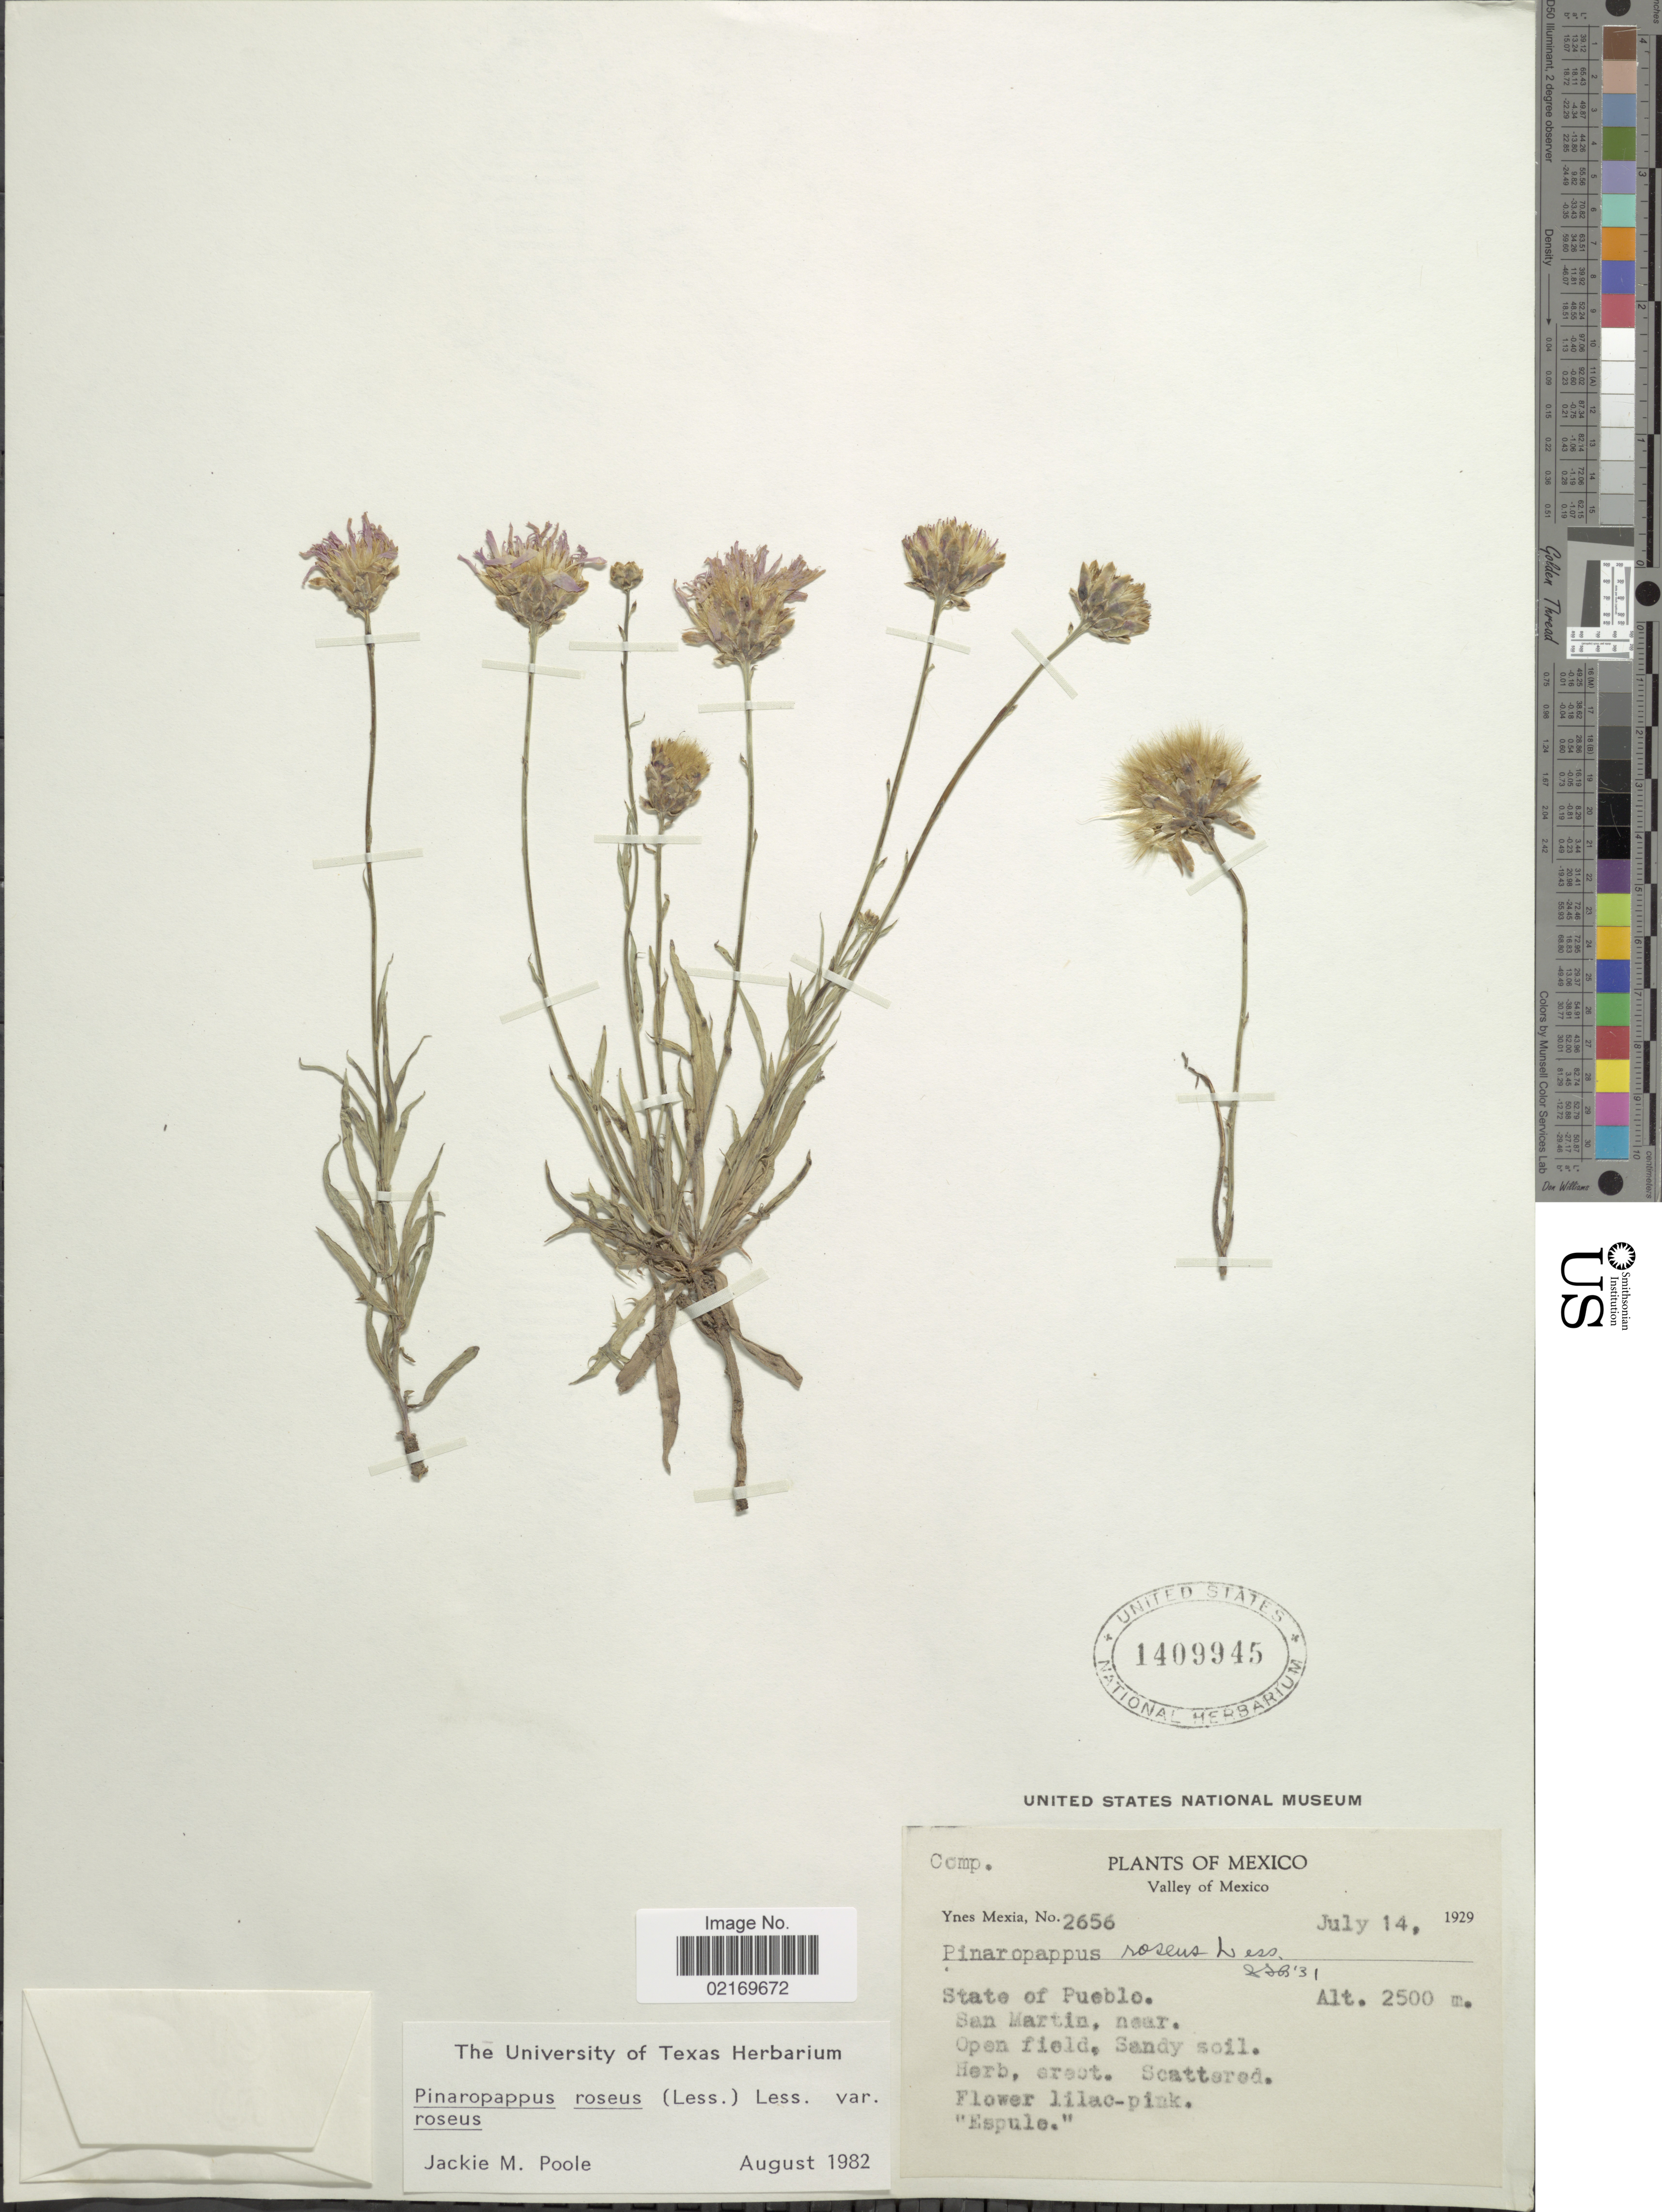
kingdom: Plantae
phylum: Tracheophyta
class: Magnoliopsida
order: Asterales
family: Asteraceae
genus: Pinaropappus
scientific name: Pinaropappus roseus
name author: Less.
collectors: Y. Mexia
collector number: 2656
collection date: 1929-07-14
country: Mexico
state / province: Puebla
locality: Valley of Mexico, State of Pueblo, San Martin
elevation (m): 2500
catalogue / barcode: US 1409945